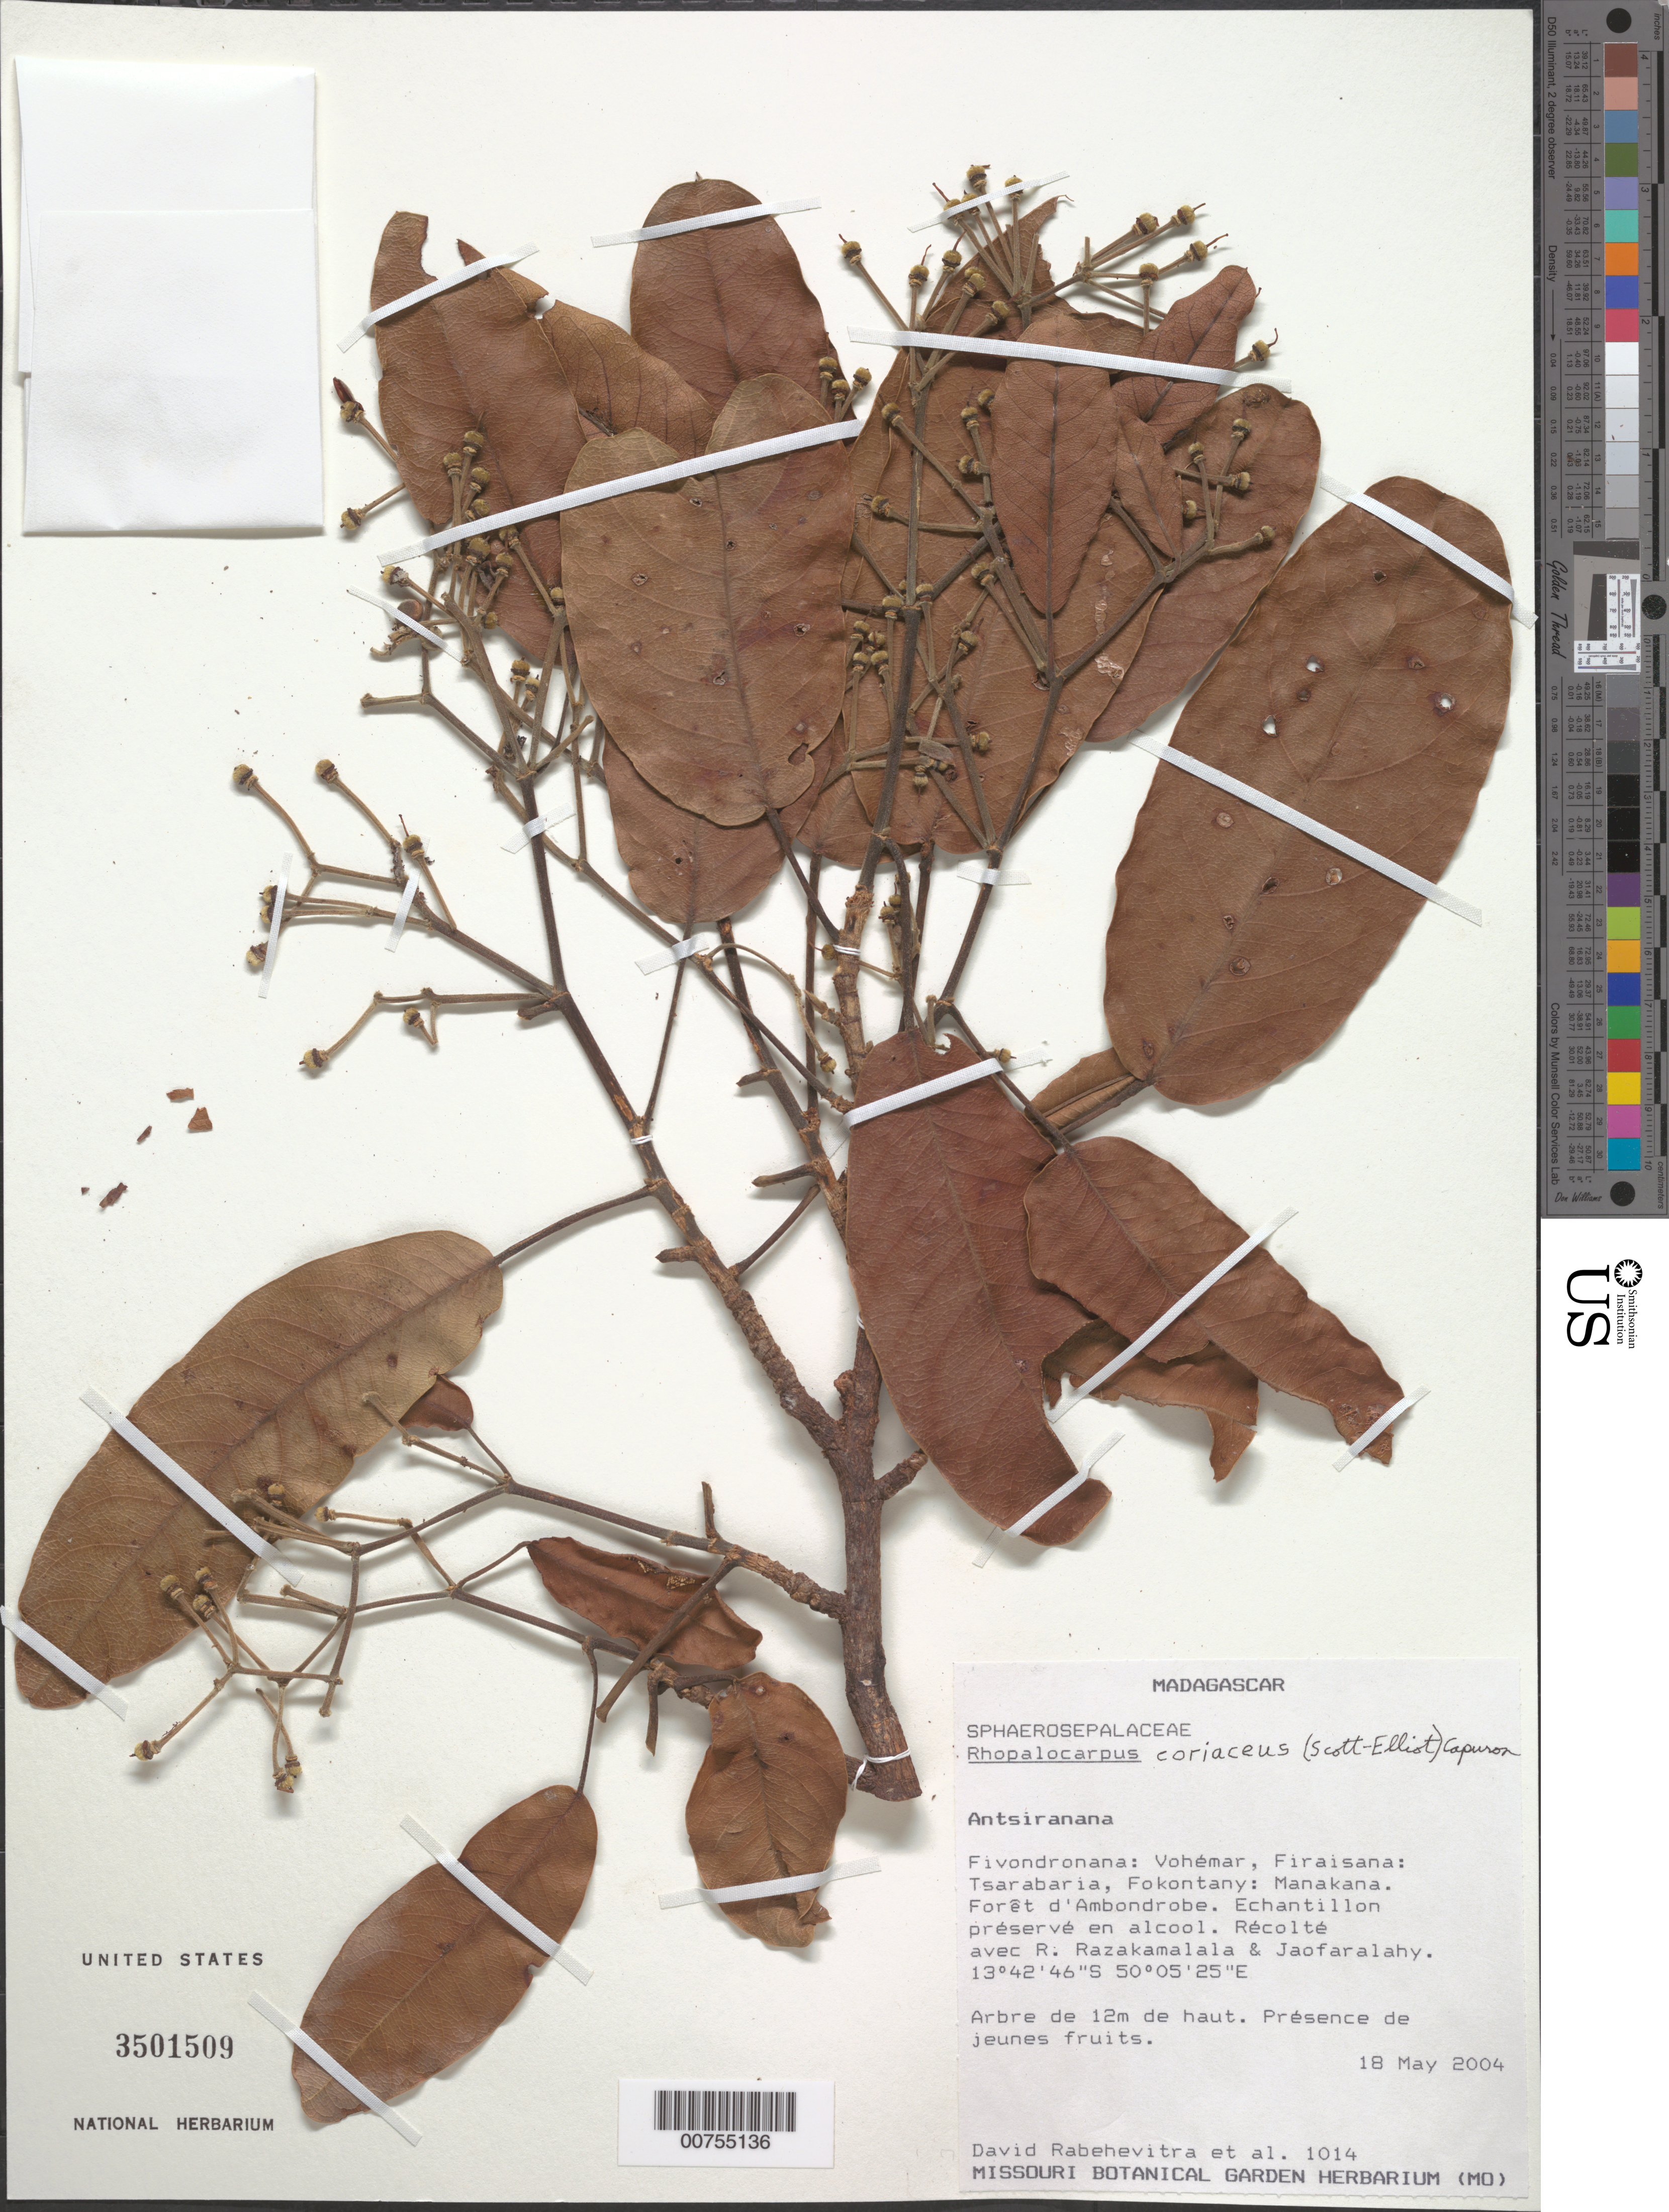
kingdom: Plantae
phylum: Tracheophyta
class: Magnoliopsida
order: Malvales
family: Sphaerosepalaceae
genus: Rhopalocarpus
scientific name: Rhopalocarpus coriaceus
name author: (Scott Elliot) Capuron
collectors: D. Rabehevitra & et al.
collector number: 1014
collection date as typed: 18 May 2004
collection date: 2004-05-18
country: Madagascar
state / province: Sava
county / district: Vohémar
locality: Fivondronana: Vohémar, Firaisana: Tsarabaria, Fokontany: Manakana. Forêt d'Ambondrobe.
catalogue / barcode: US 3501509